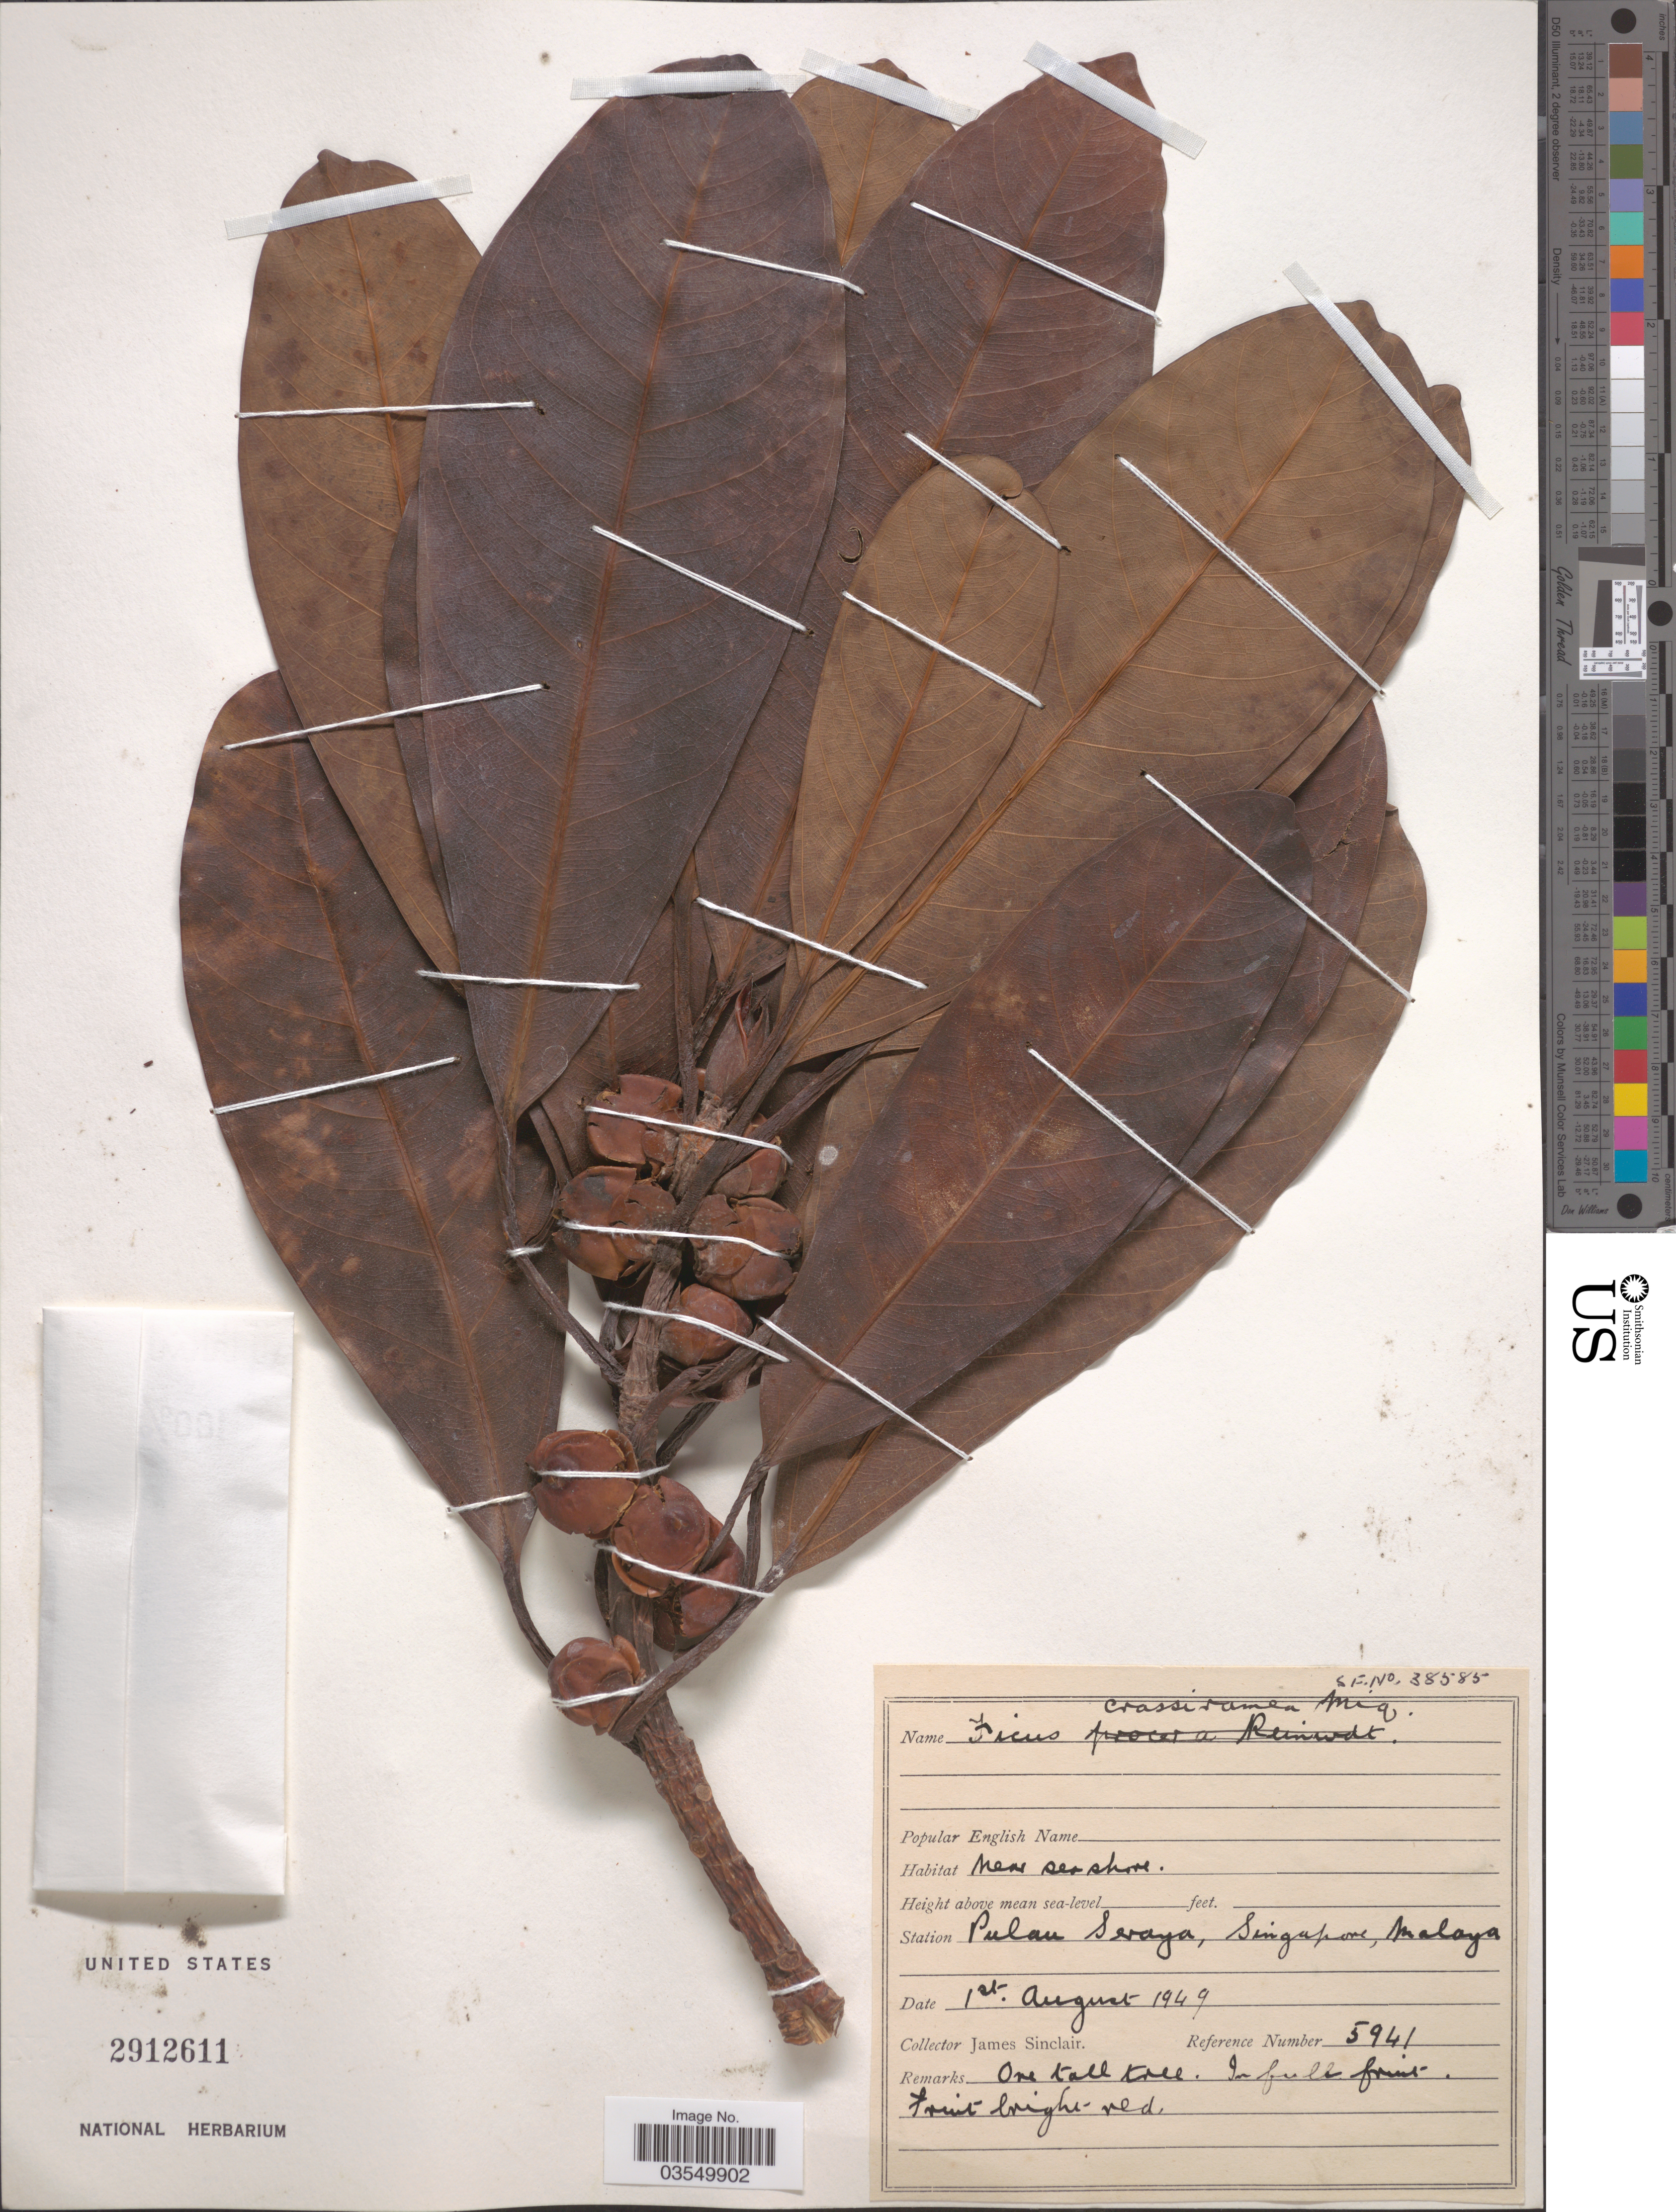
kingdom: Plantae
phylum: Tracheophyta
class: Magnoliopsida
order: Rosales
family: Moraceae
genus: Ficus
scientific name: Ficus crassiramea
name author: Miq.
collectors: J. Sinclair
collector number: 5941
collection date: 1949-08-01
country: Singapore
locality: Station Pulau Seraya, Malaya.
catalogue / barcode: US 2912611